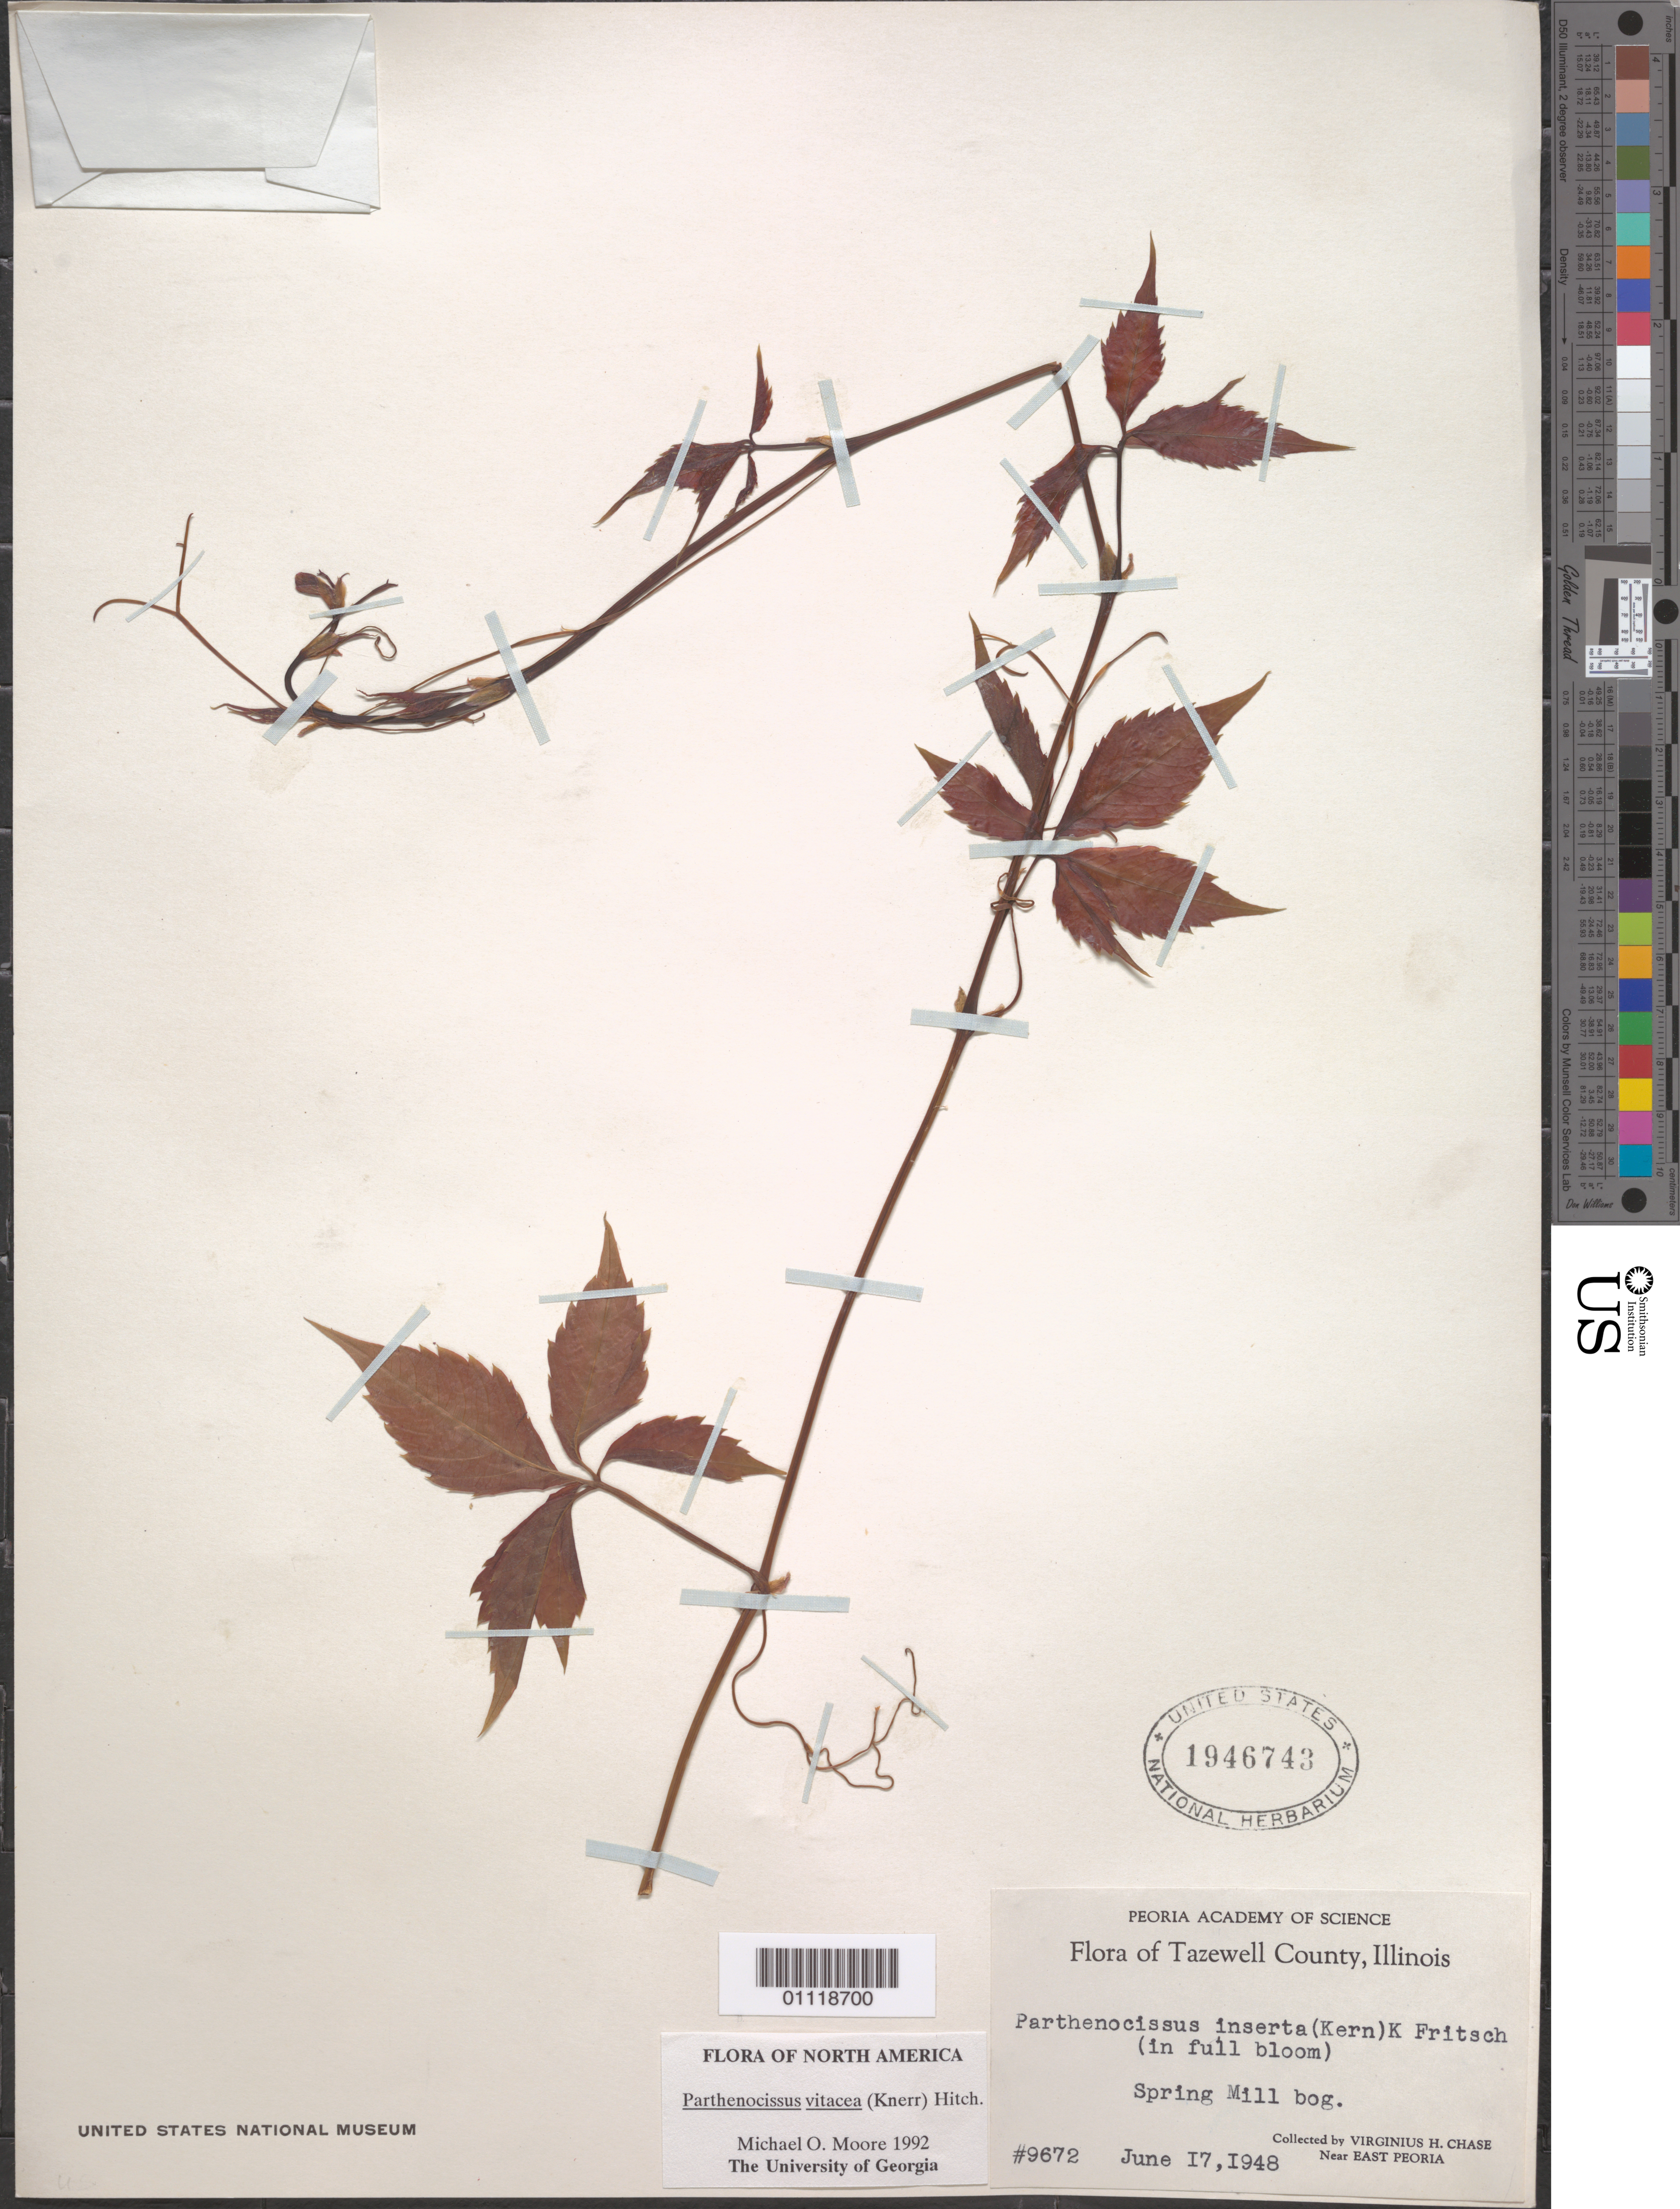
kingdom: Plantae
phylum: Tracheophyta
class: Magnoliopsida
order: Vitales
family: Vitaceae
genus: Parthenocissus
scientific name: Parthenocissus vitacea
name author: (Knerr) Hitchc.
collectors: V. H. Chase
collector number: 9672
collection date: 1948-06-17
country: United States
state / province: Illinois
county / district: Tazewell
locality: Spring Mill.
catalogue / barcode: US 1946743